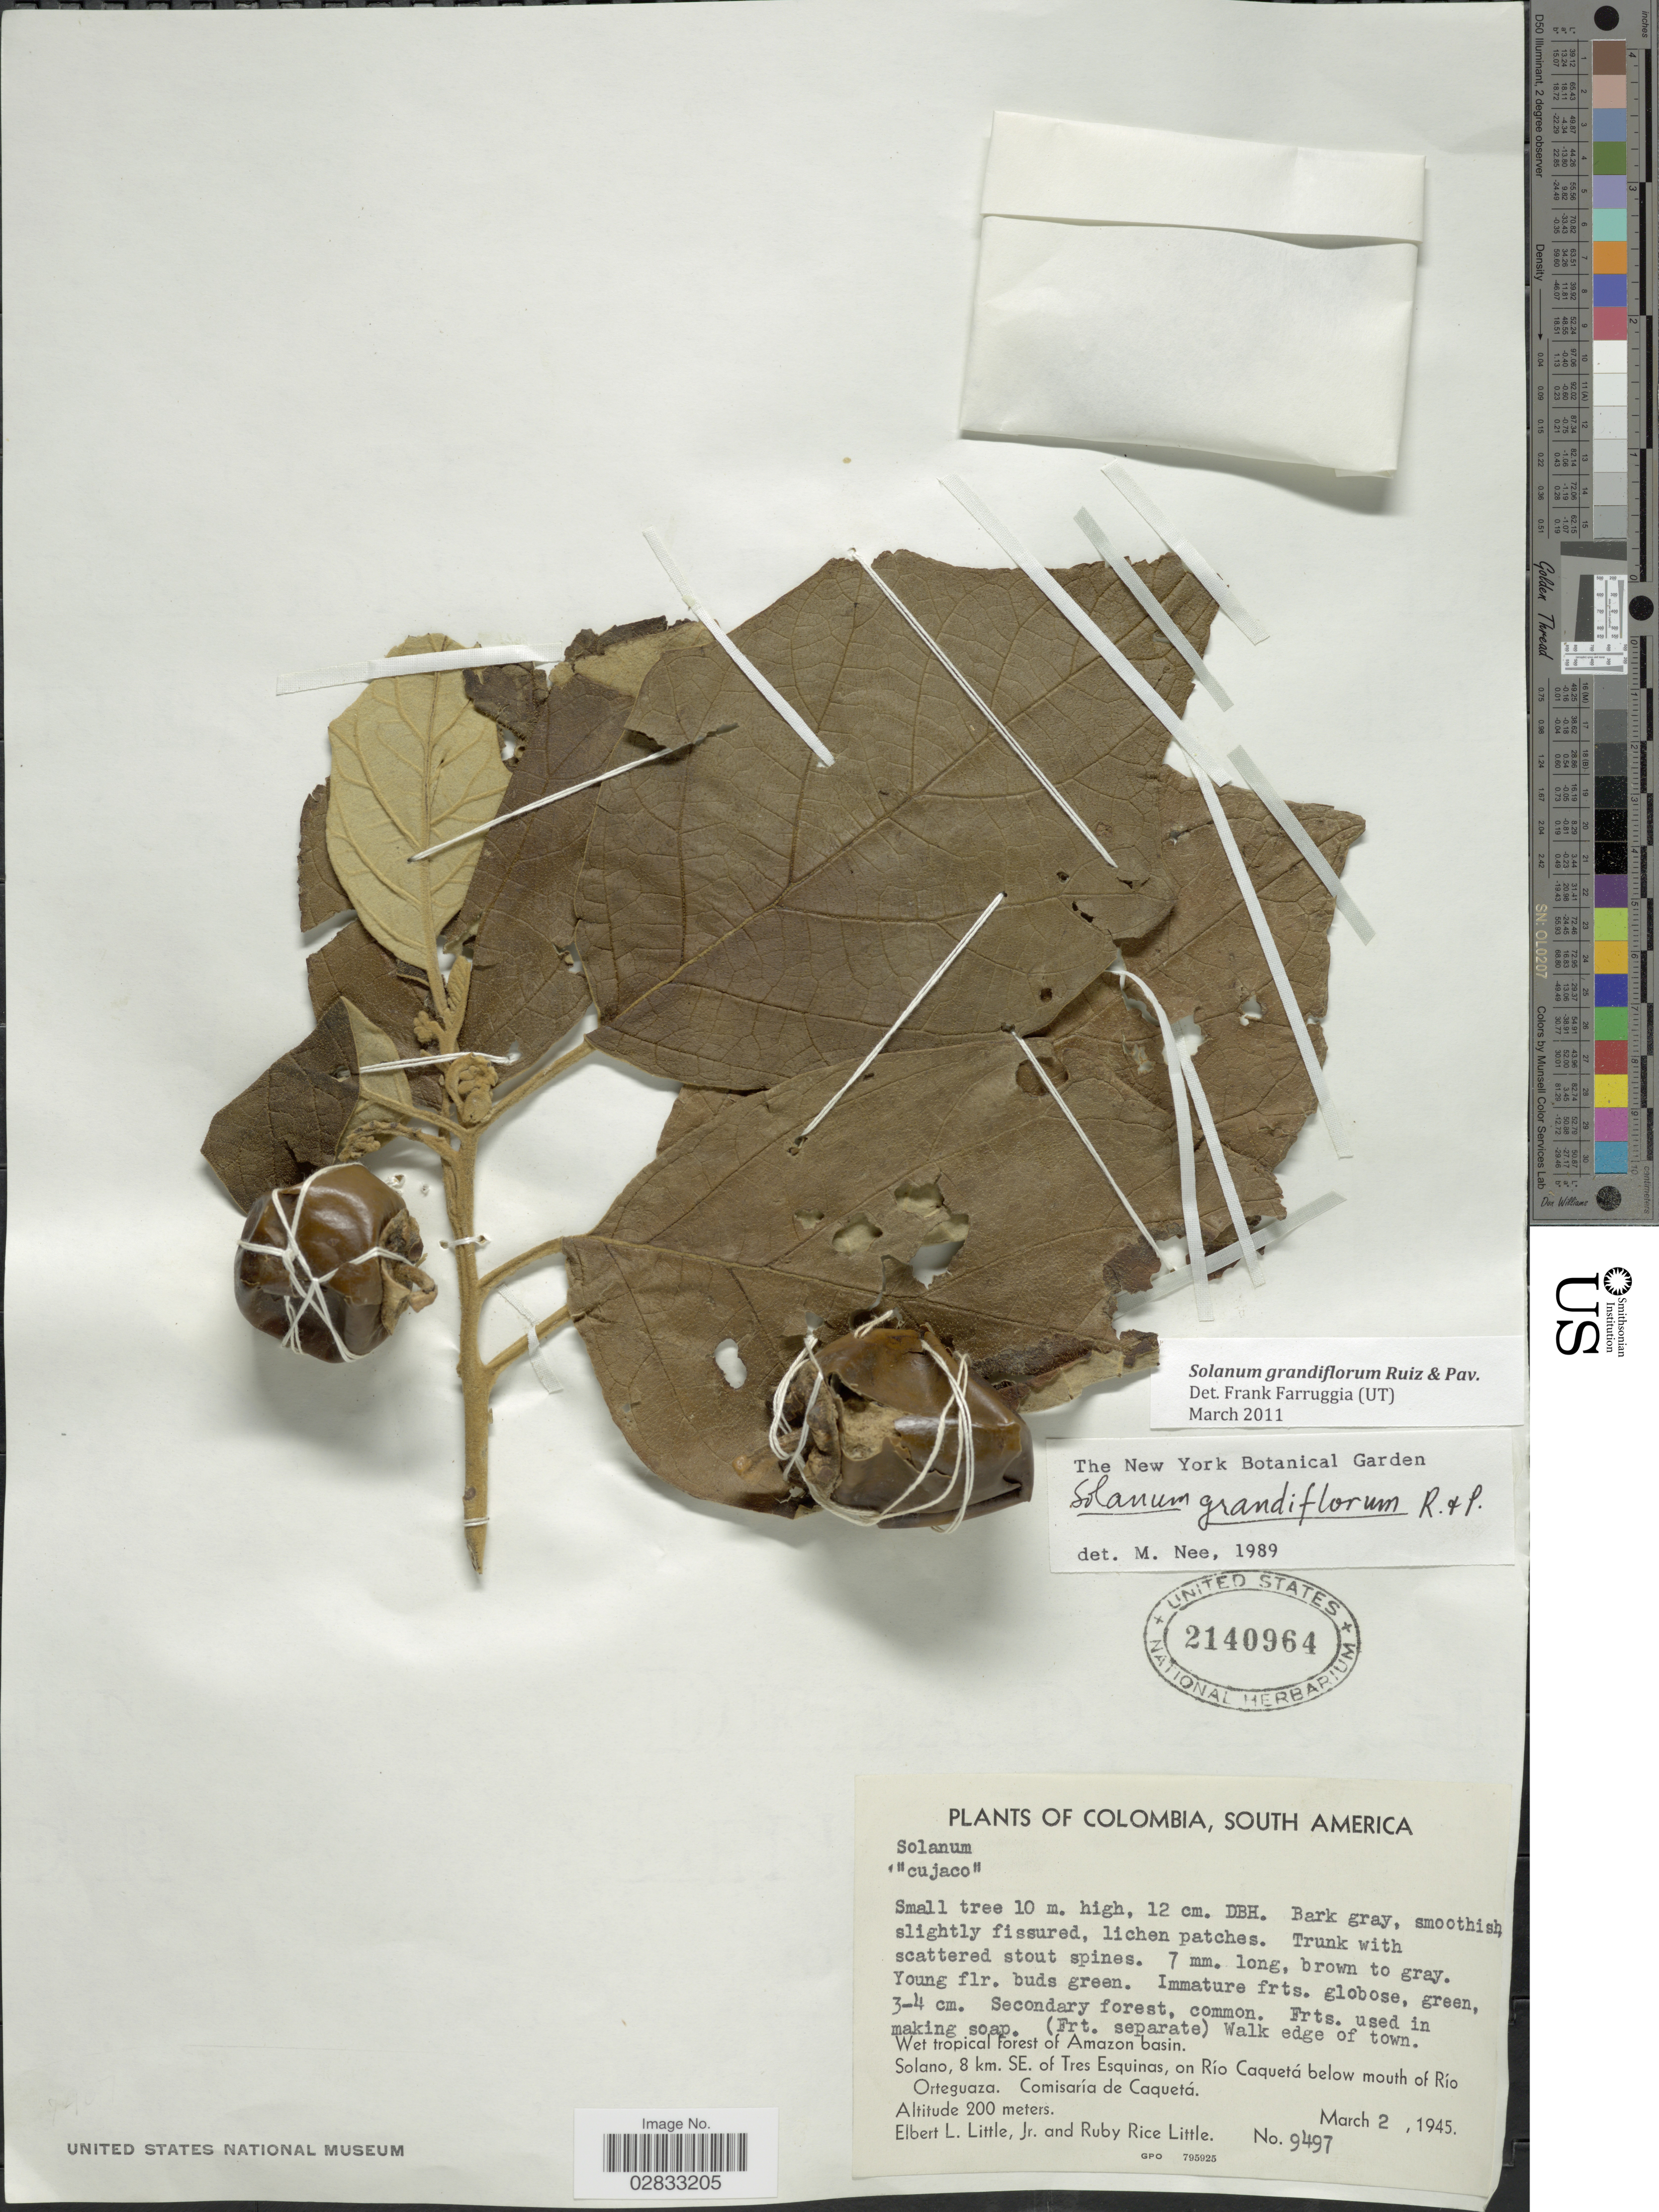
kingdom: Plantae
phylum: Tracheophyta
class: Magnoliopsida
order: Solanales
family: Solanaceae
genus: Solanum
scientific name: Solanum grandiflorum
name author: Ruiz & Pav.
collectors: E. L. Little & R. R. Little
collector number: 9497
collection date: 1945-03-02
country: Colombia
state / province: Caquetá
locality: Solano, 8 km. SE. of Tres Esquinas, on Río Caquetá below mouth of Río Orteguaza. Comisaría de Caquetá.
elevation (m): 200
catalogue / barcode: US 2140964